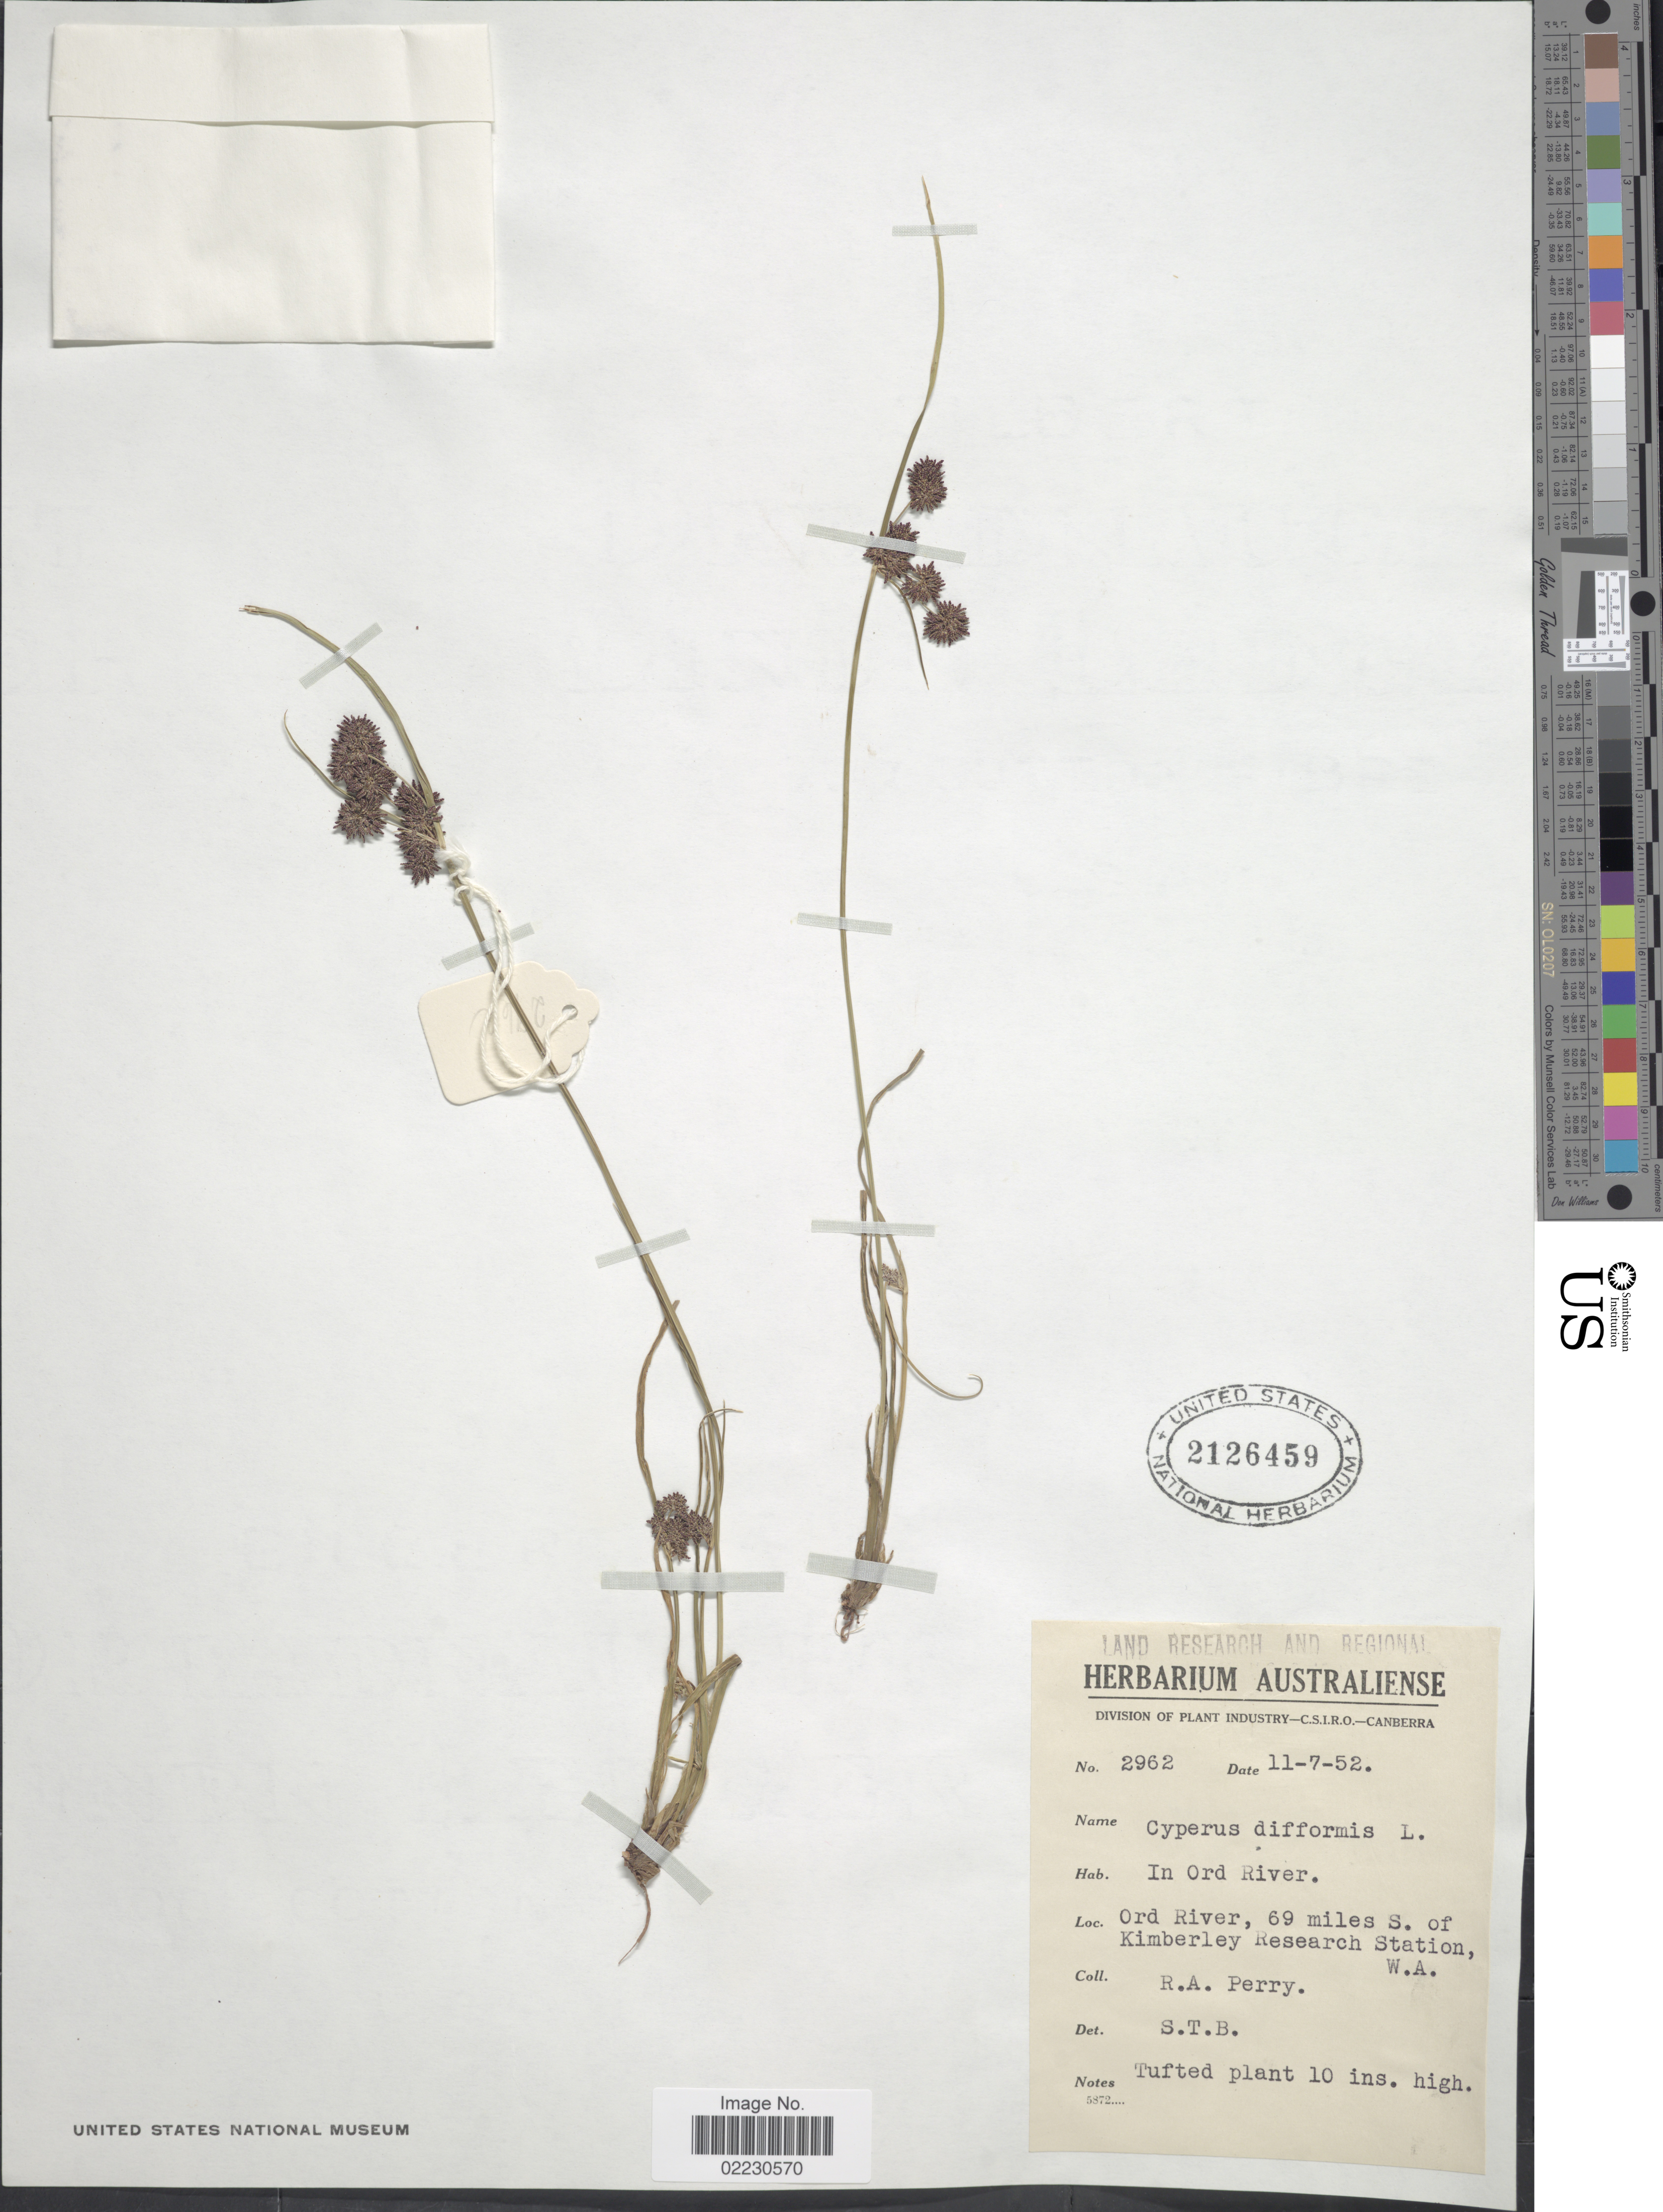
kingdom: Plantae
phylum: Tracheophyta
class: Liliopsida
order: Poales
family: Cyperaceae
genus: Cyperus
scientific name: Cyperus difformis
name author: L.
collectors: Perry, R. A.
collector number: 2962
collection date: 1952-07-11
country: Australia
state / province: Western Australia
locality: Ord River, 69 miles S. of Kimberley Research Station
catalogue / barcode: US 2126459